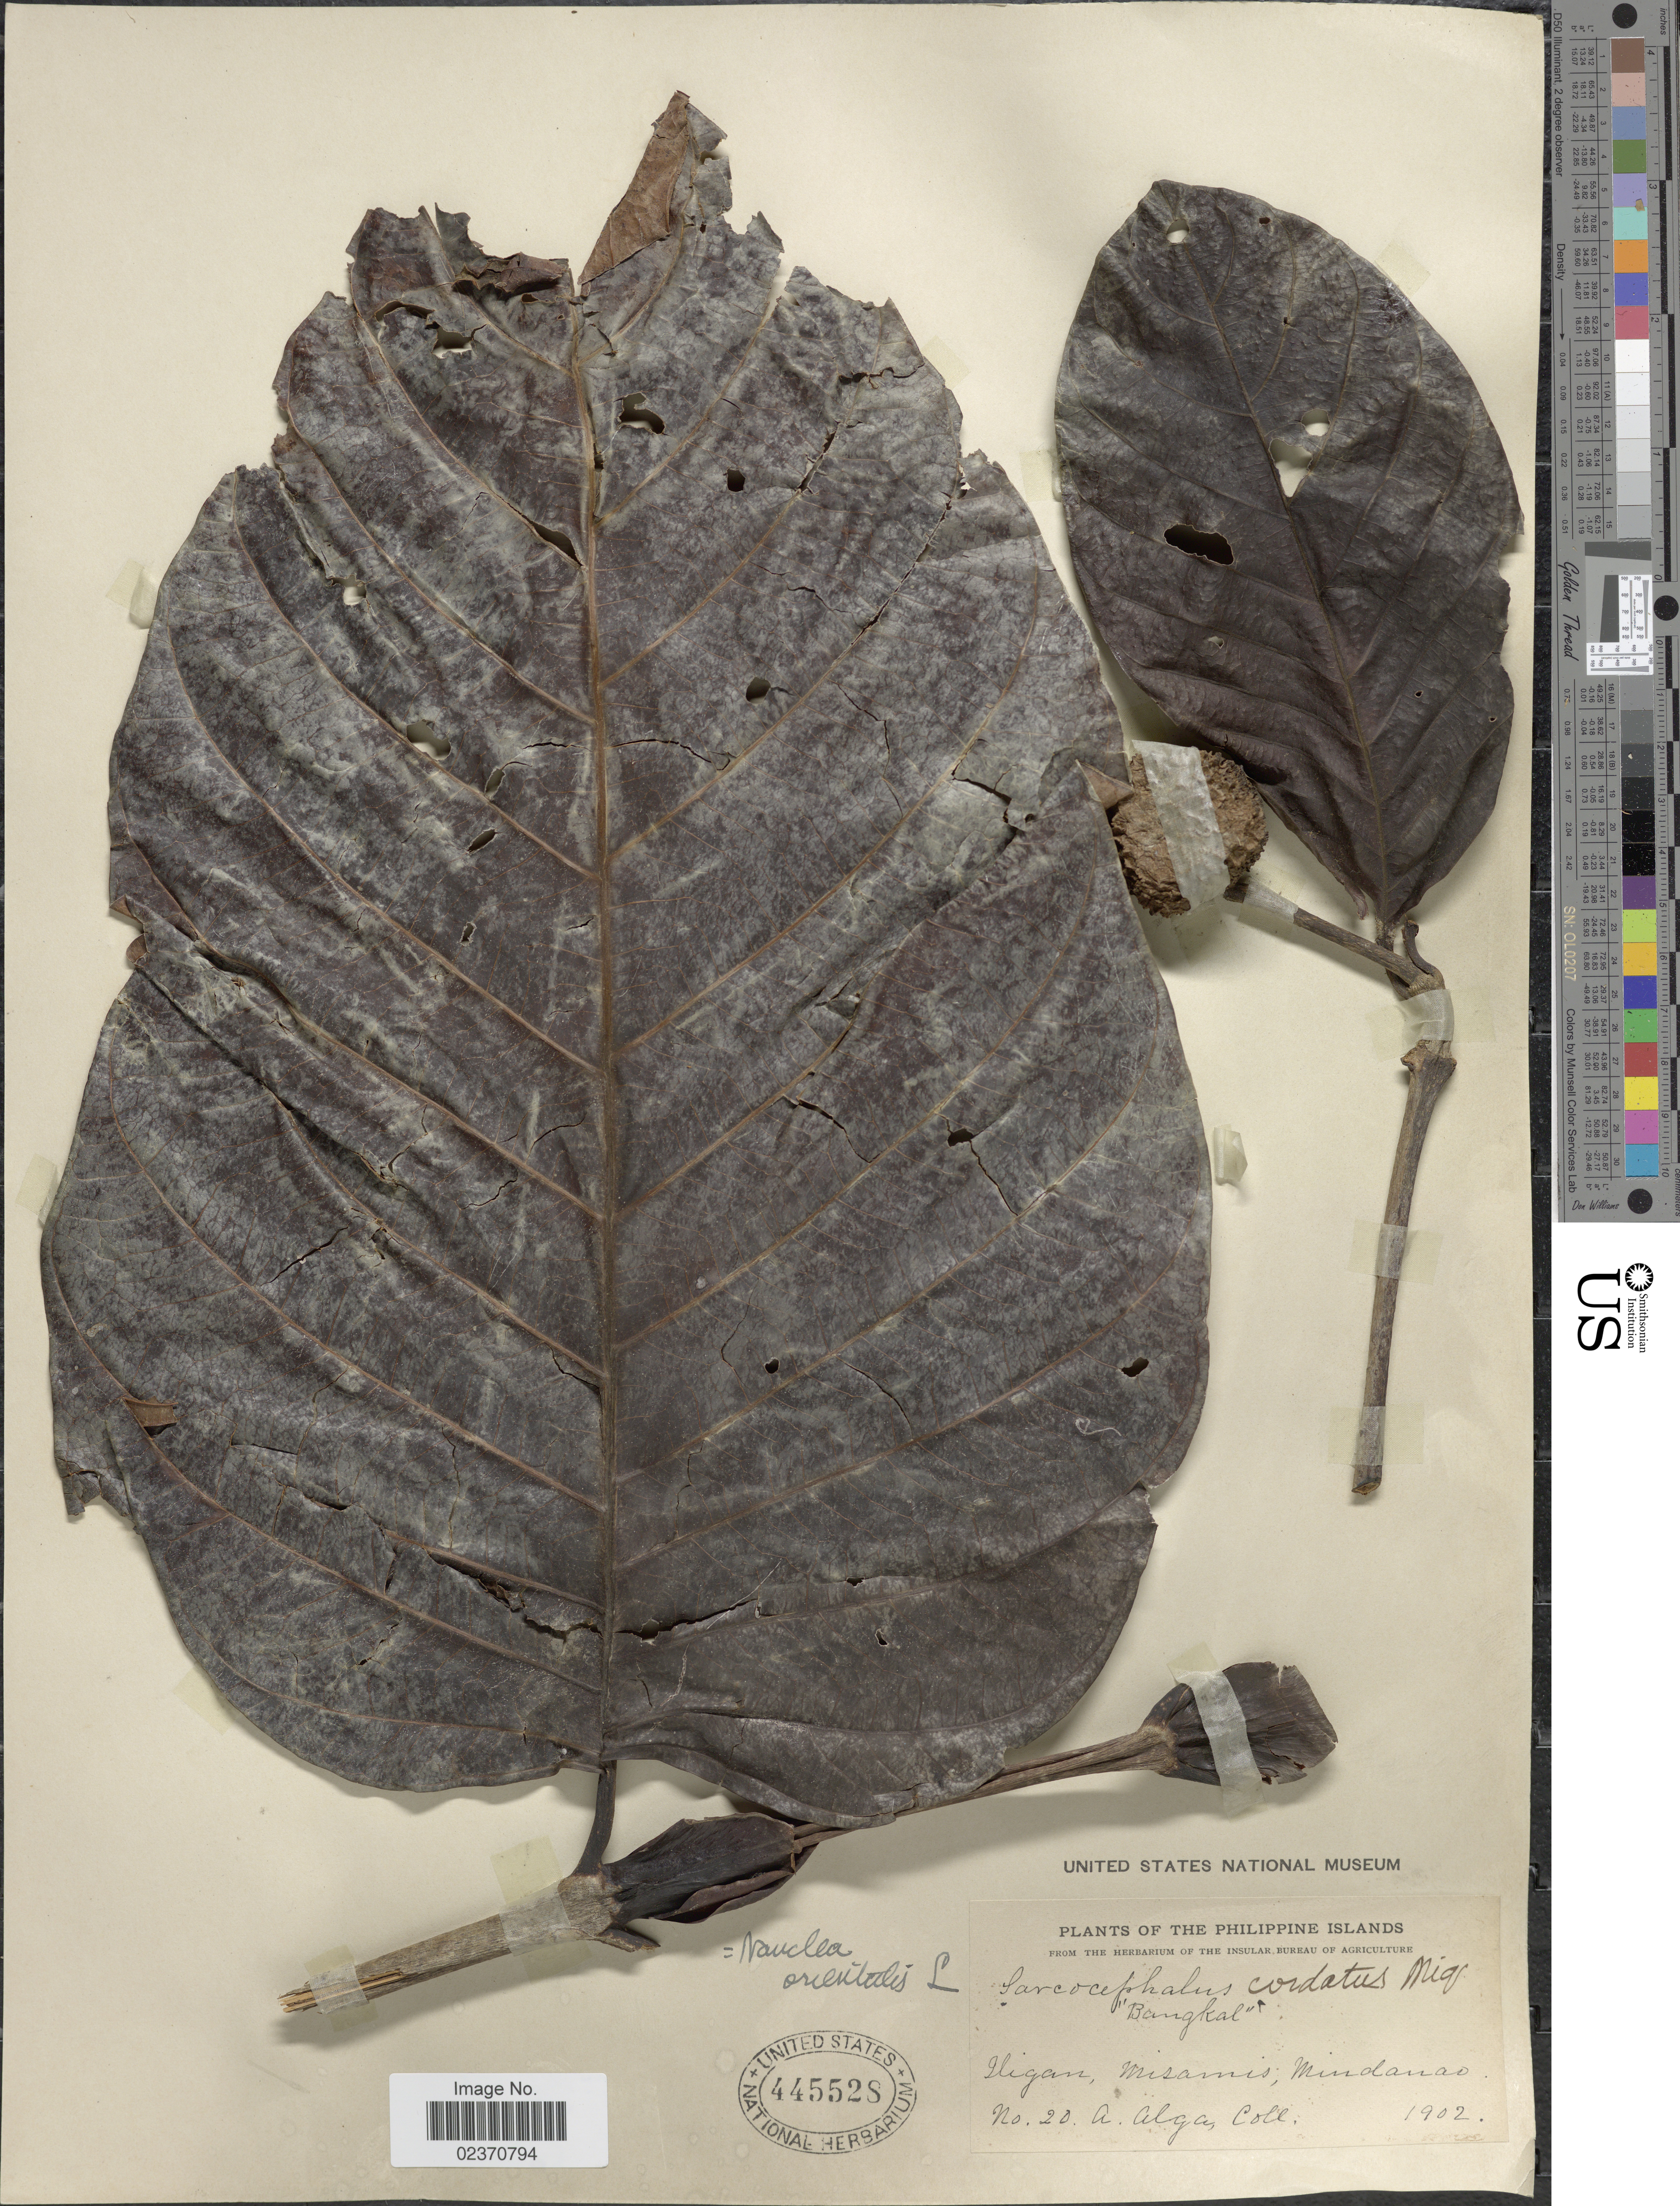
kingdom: Plantae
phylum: Tracheophyta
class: Magnoliopsida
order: Gentianales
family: Rubiaceae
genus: Nauclea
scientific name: Nauclea orientalis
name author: (L.) L.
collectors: A. Alga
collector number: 20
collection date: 1902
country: Philippines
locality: The Philippine Islands, Iligan, Misamis, Mindanao.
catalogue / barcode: US 445528